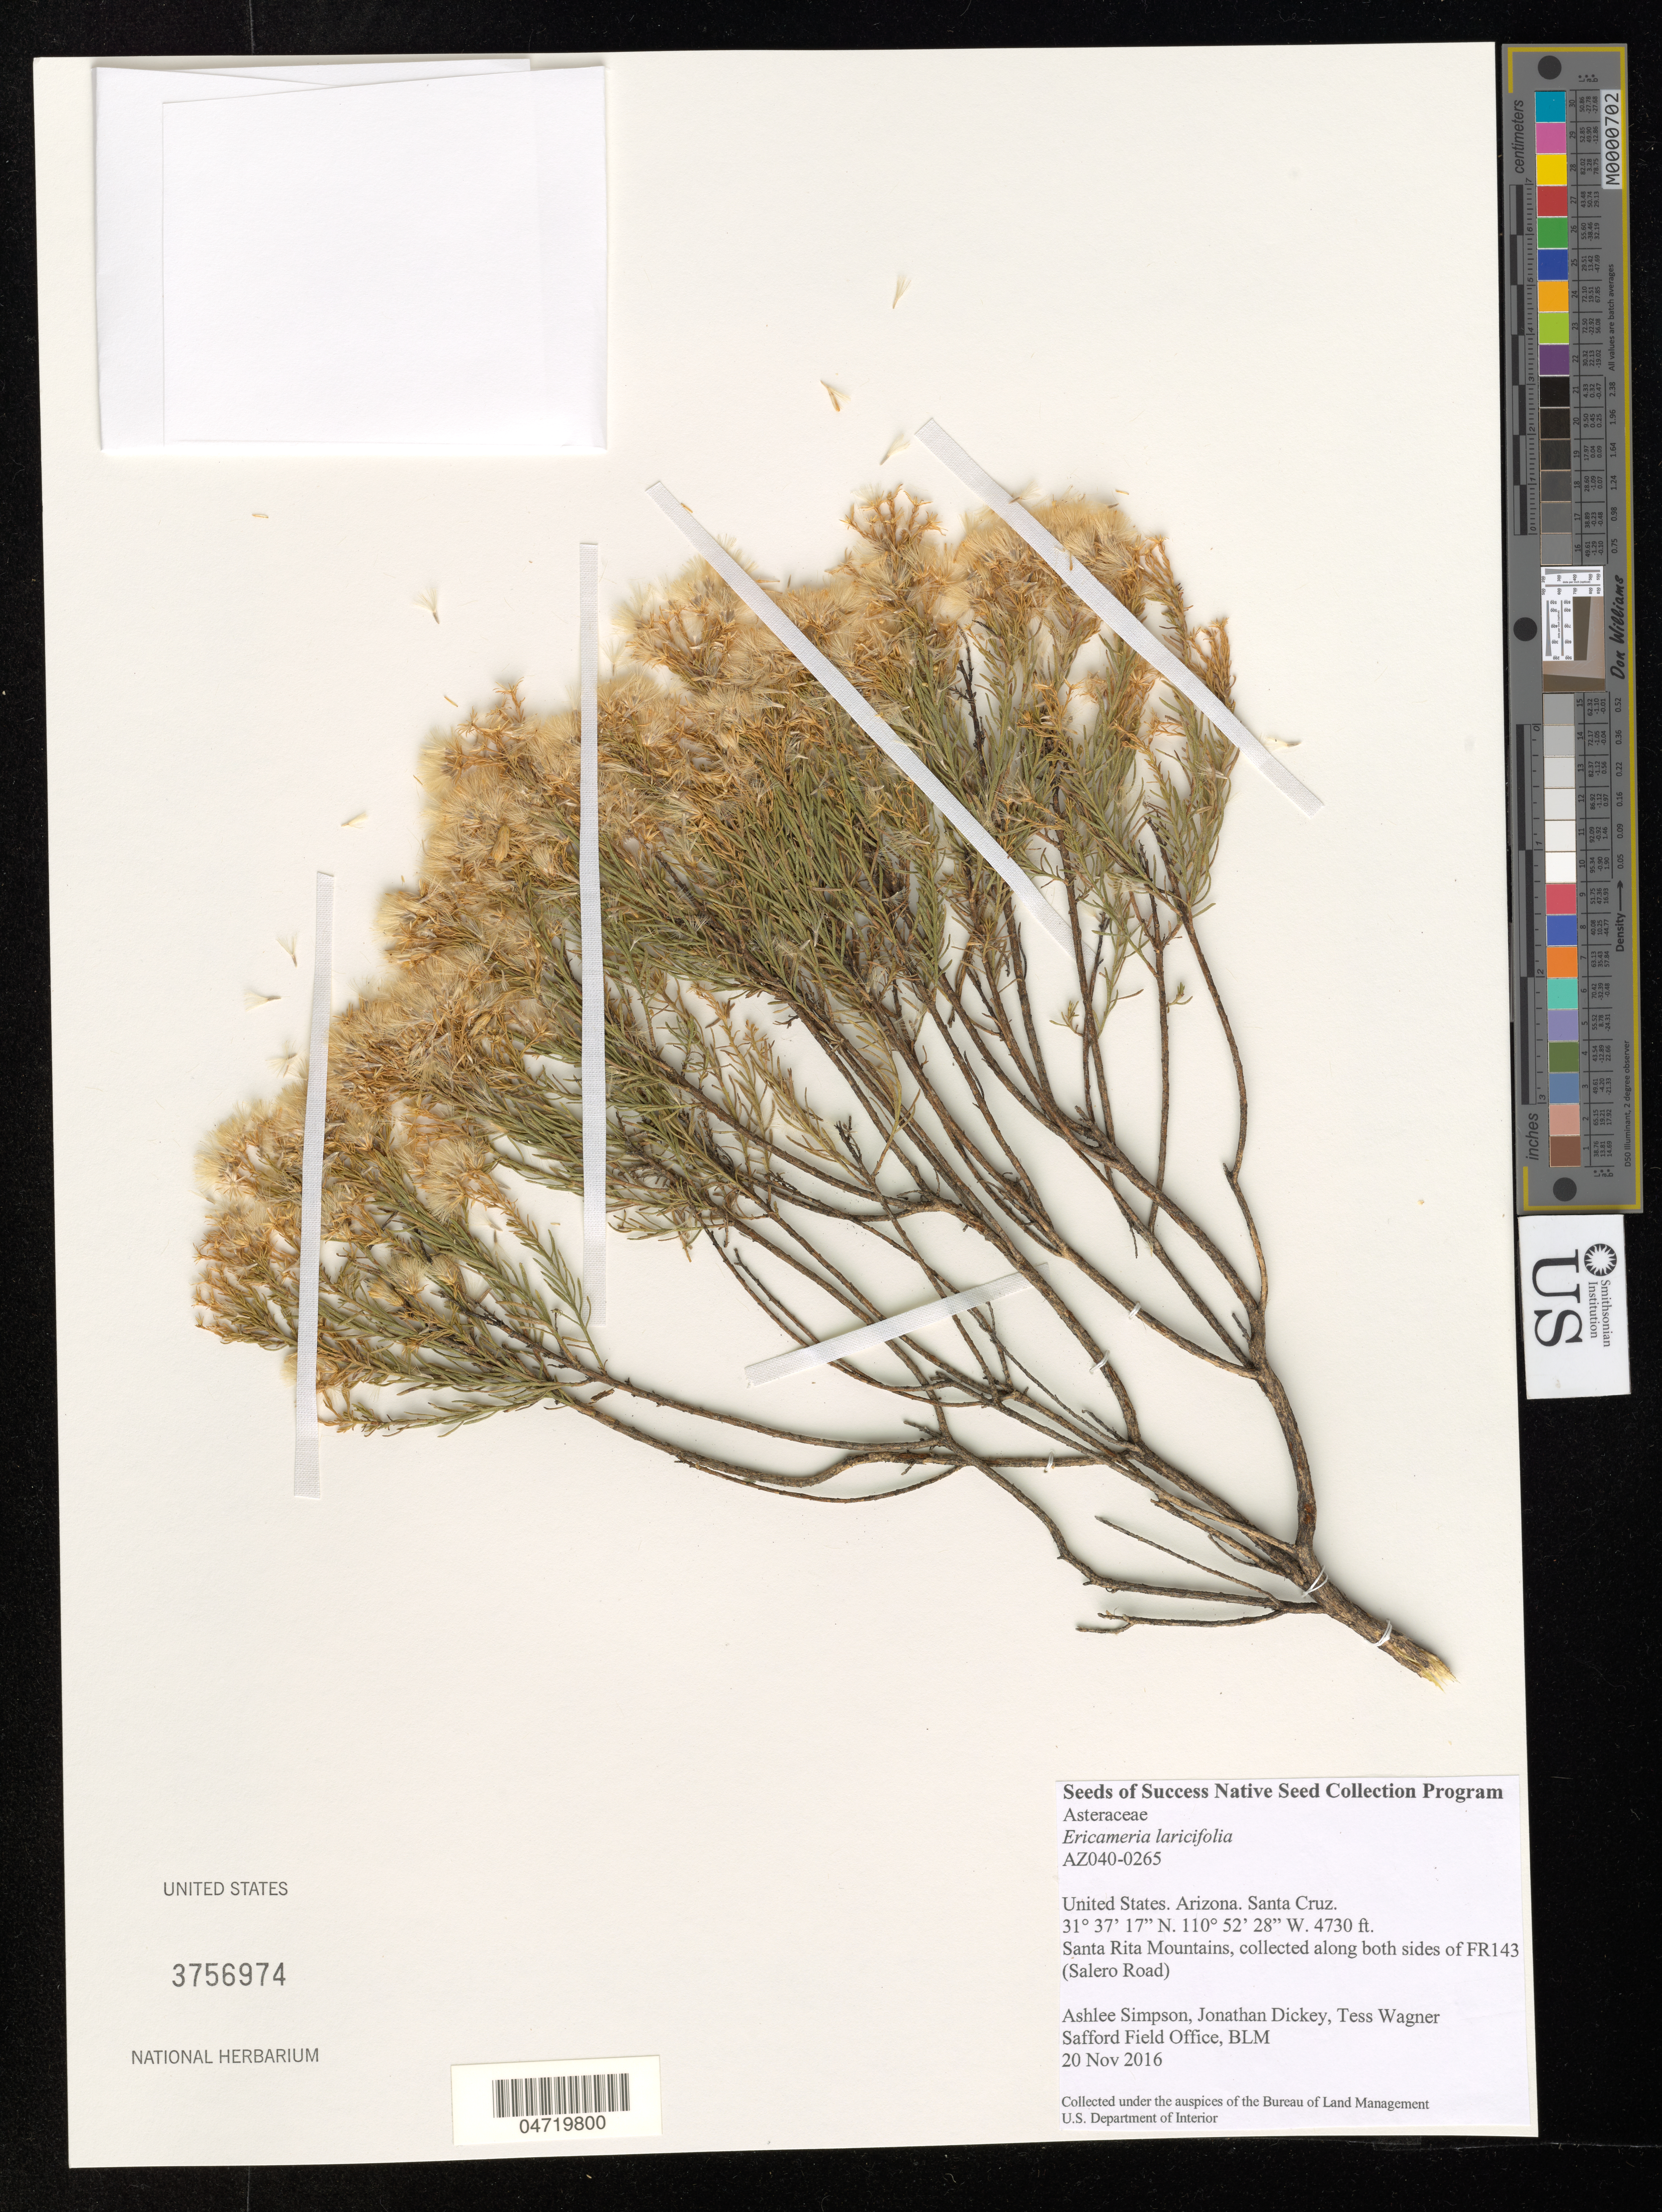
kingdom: Plantae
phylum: Tracheophyta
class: Magnoliopsida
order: Asterales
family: Asteraceae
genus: Ericameria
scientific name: Ericameria laricifolia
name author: (A. Gray) Shinners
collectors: A. Simpson, J. Dickey & T. Wagner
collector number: AZ040-0265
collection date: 2016-11-20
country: United States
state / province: Arizona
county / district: Santa Cruz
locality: Coronado National Forest, Santa Rita Mountains, FR143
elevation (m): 1442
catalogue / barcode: US 3756974